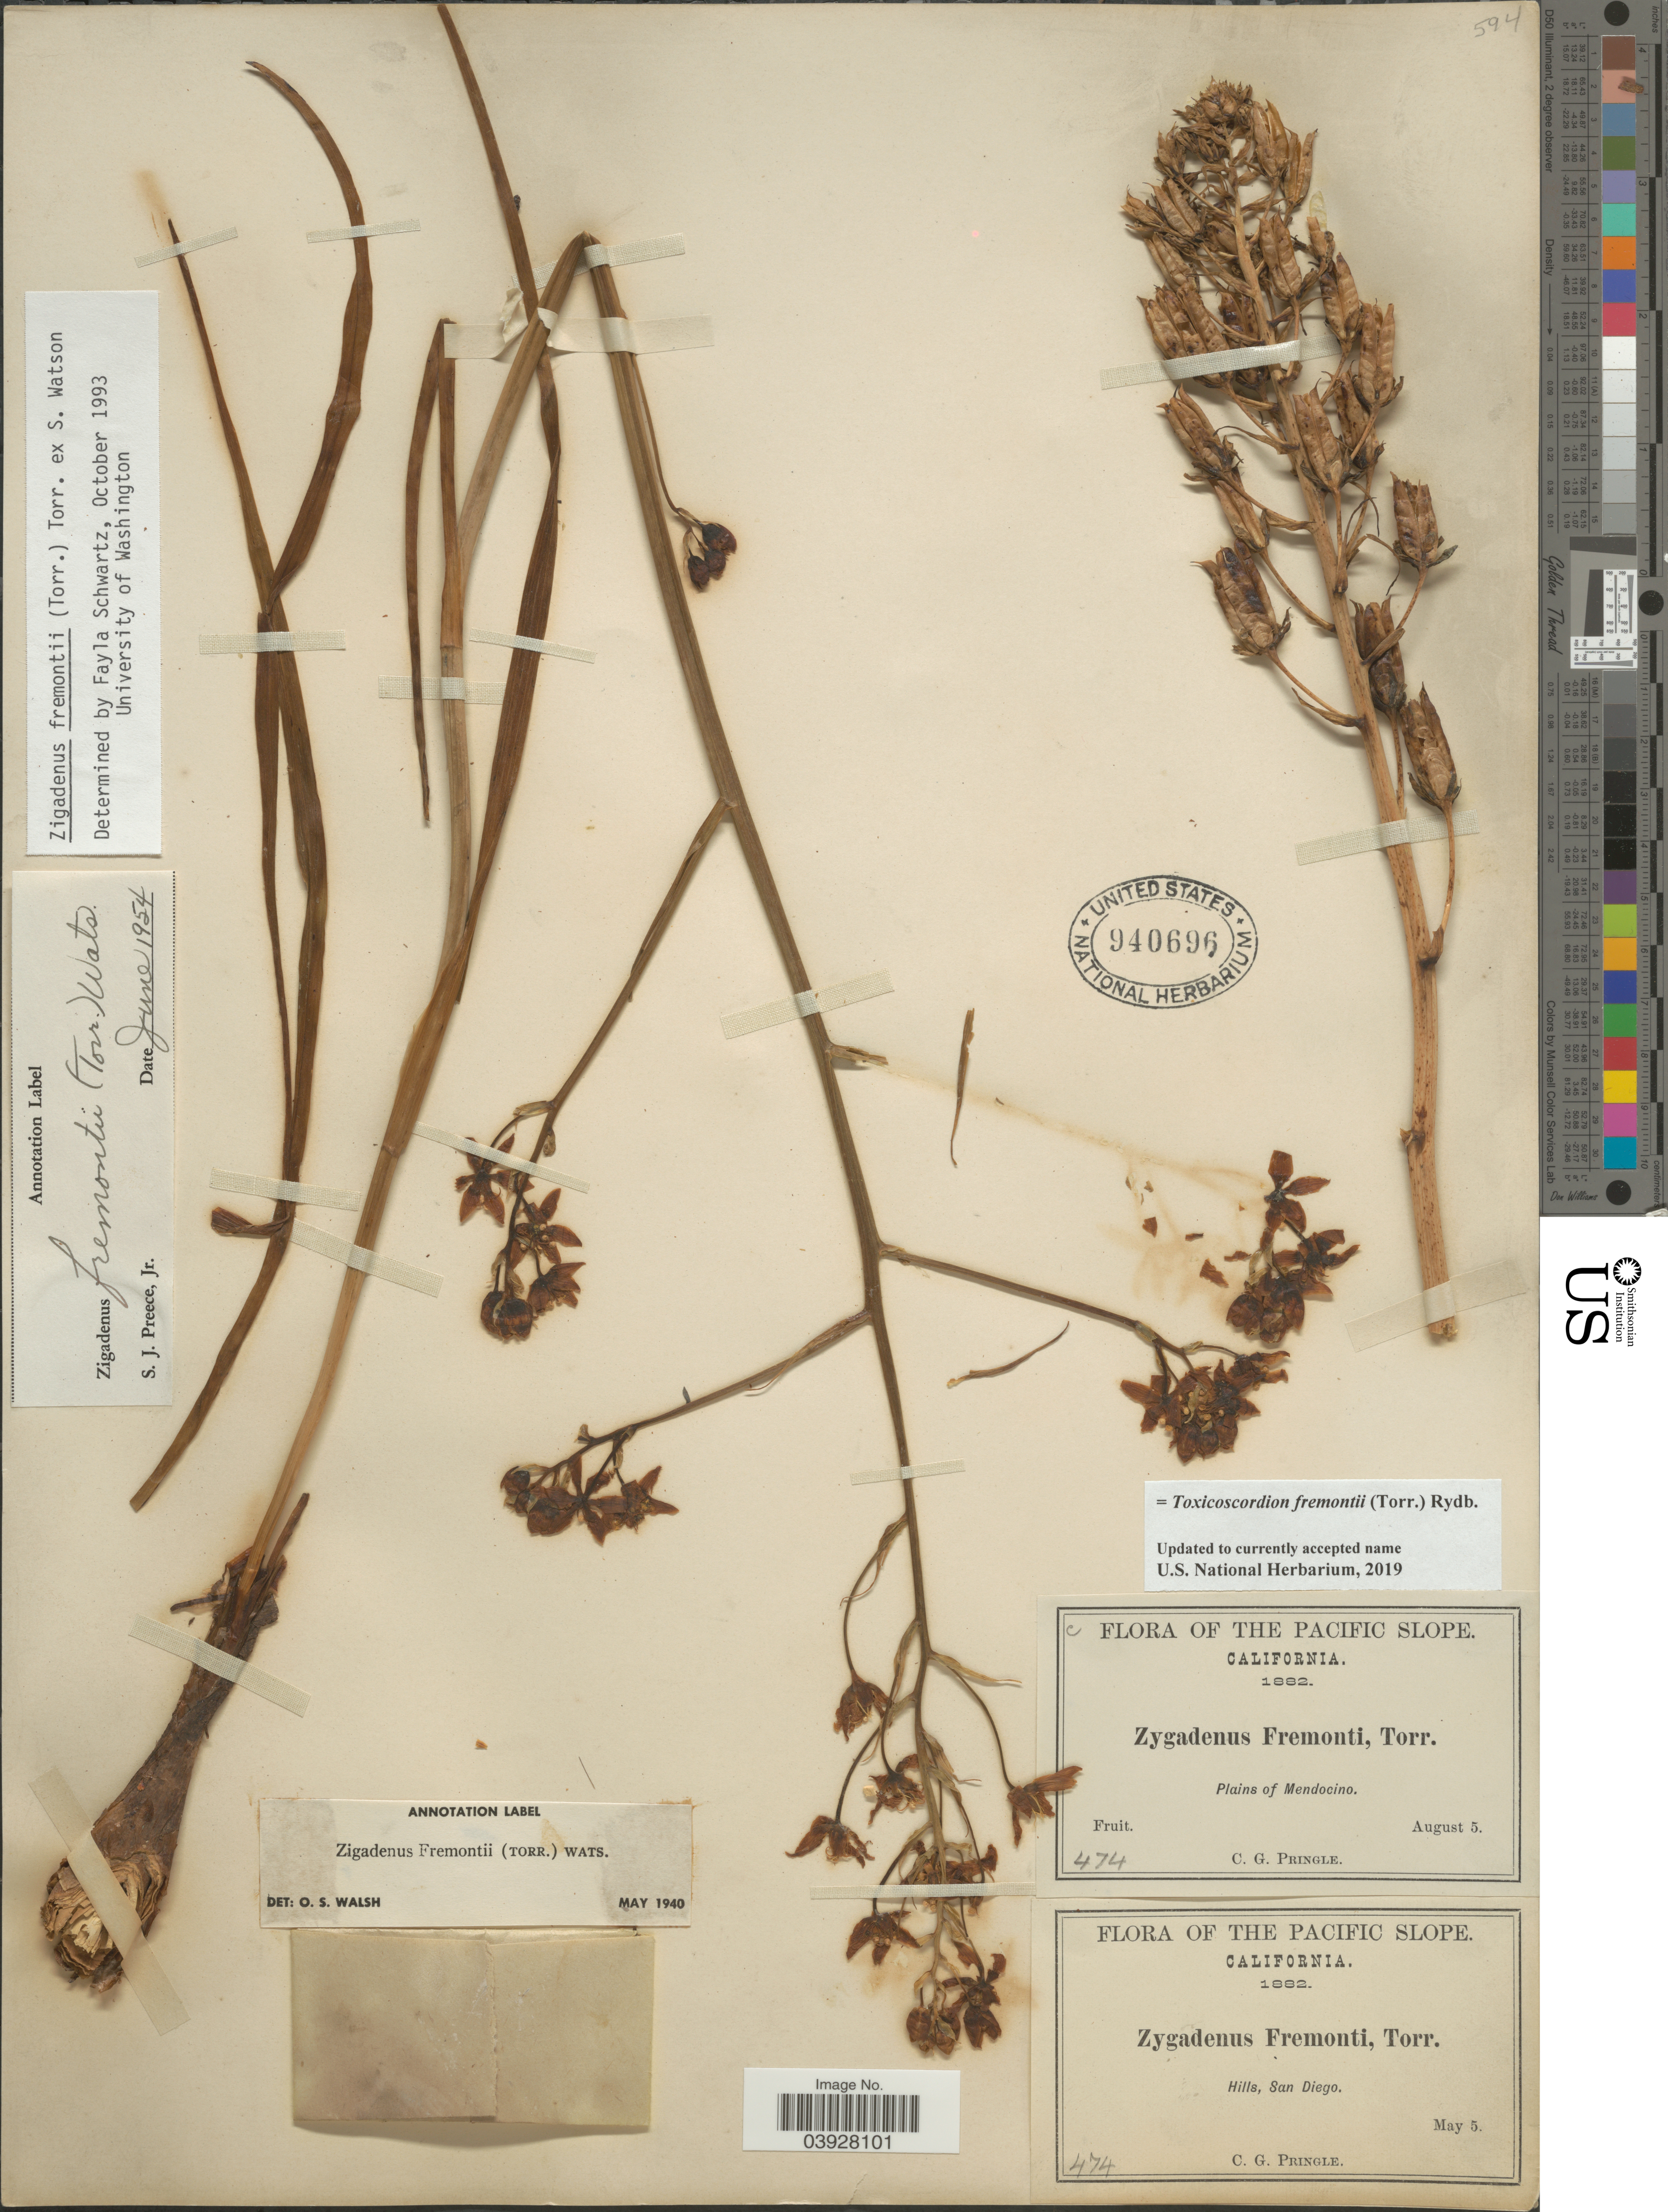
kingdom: Plantae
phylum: Tracheophyta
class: Liliopsida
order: Liliales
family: Melanthiaceae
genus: Toxicoscordion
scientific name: Toxicoscordion fremontii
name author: (Torr.) Rydb.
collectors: C. G. Pringle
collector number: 474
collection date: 1882-05-05/1882-08-05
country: United States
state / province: California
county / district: San Diego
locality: The Pacific Slope. Plains of Mendocino. Hills, San Diego.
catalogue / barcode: US 940696